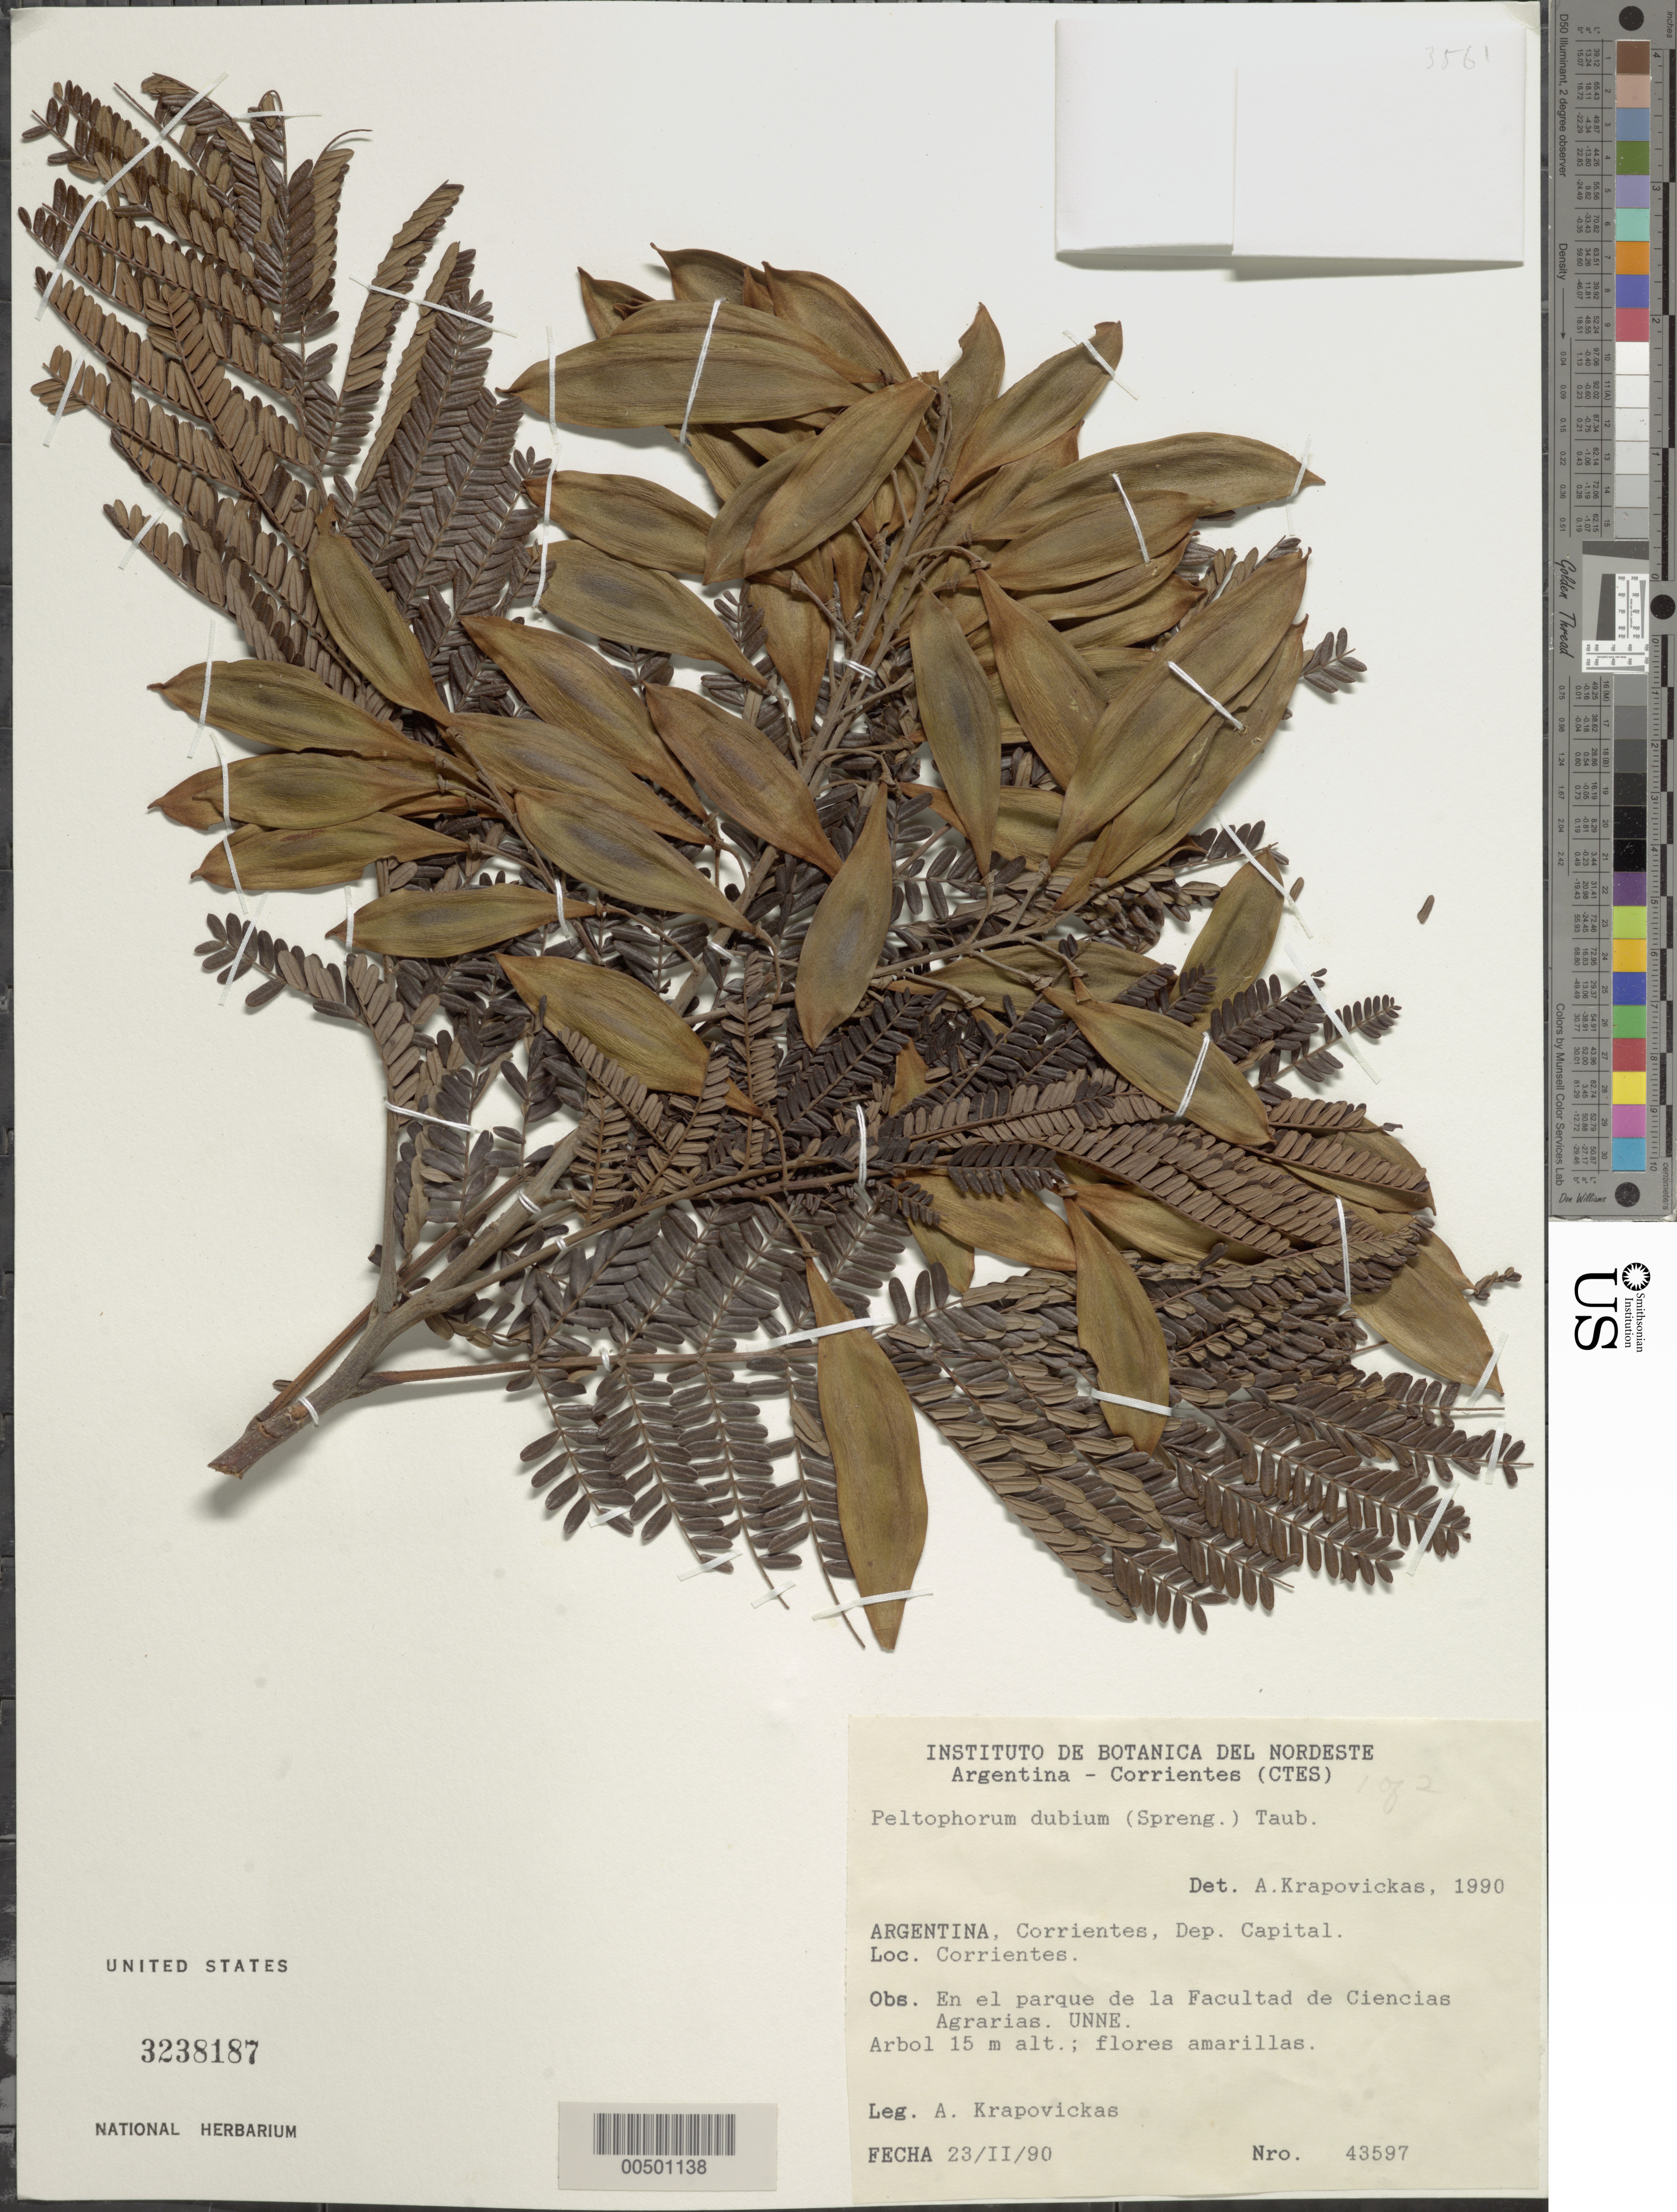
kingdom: Plantae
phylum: Tracheophyta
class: Magnoliopsida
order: Fabales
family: Fabaceae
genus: Peltophorum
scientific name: Peltophorum dubium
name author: (Spreng.) Taub.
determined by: Krapovickas, A.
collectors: A. Krapovickas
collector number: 43597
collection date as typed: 23 Feb 1990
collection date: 1990-02-23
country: Argentina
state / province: Corrientes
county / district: Capital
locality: Corrientes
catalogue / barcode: US 3238187